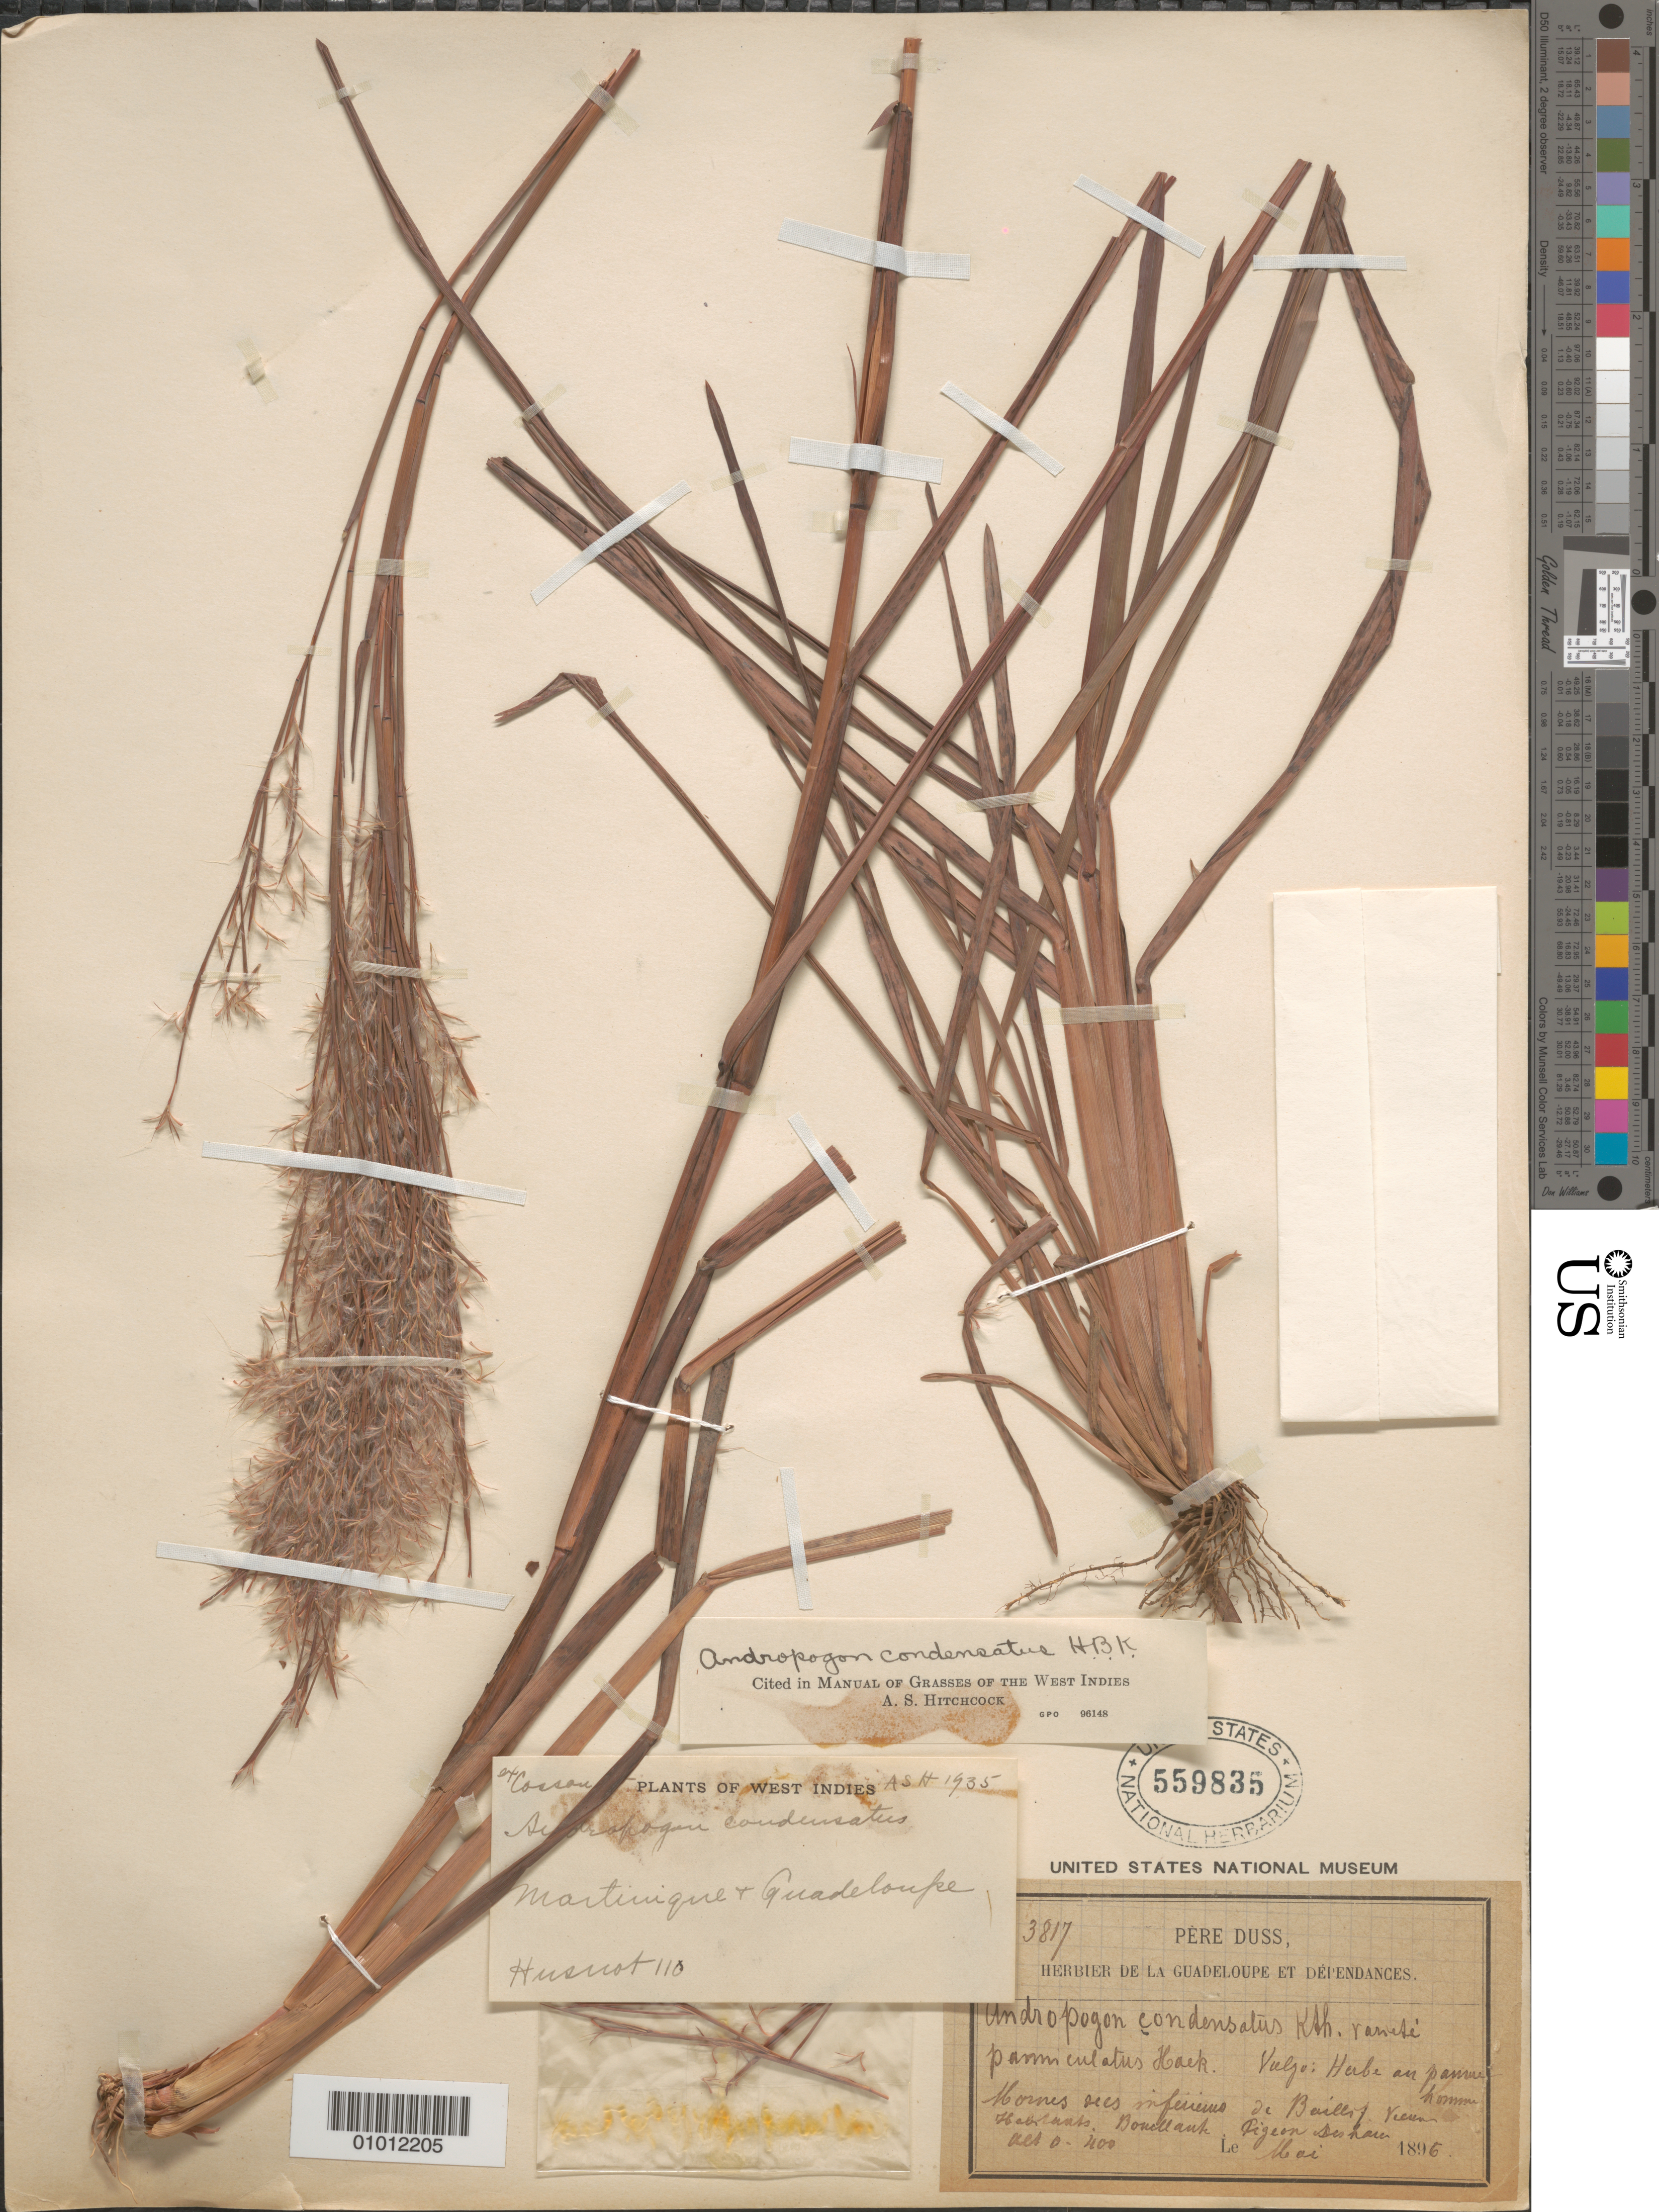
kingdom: Plantae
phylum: Tracheophyta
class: Liliopsida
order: Poales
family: Poaceae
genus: Schizachyrium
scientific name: Schizachyrium cubense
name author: (Hack.) Nash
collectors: Père Duss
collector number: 3817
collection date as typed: May 1896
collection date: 1896-05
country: Guadeloupe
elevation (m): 0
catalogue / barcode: US 559835